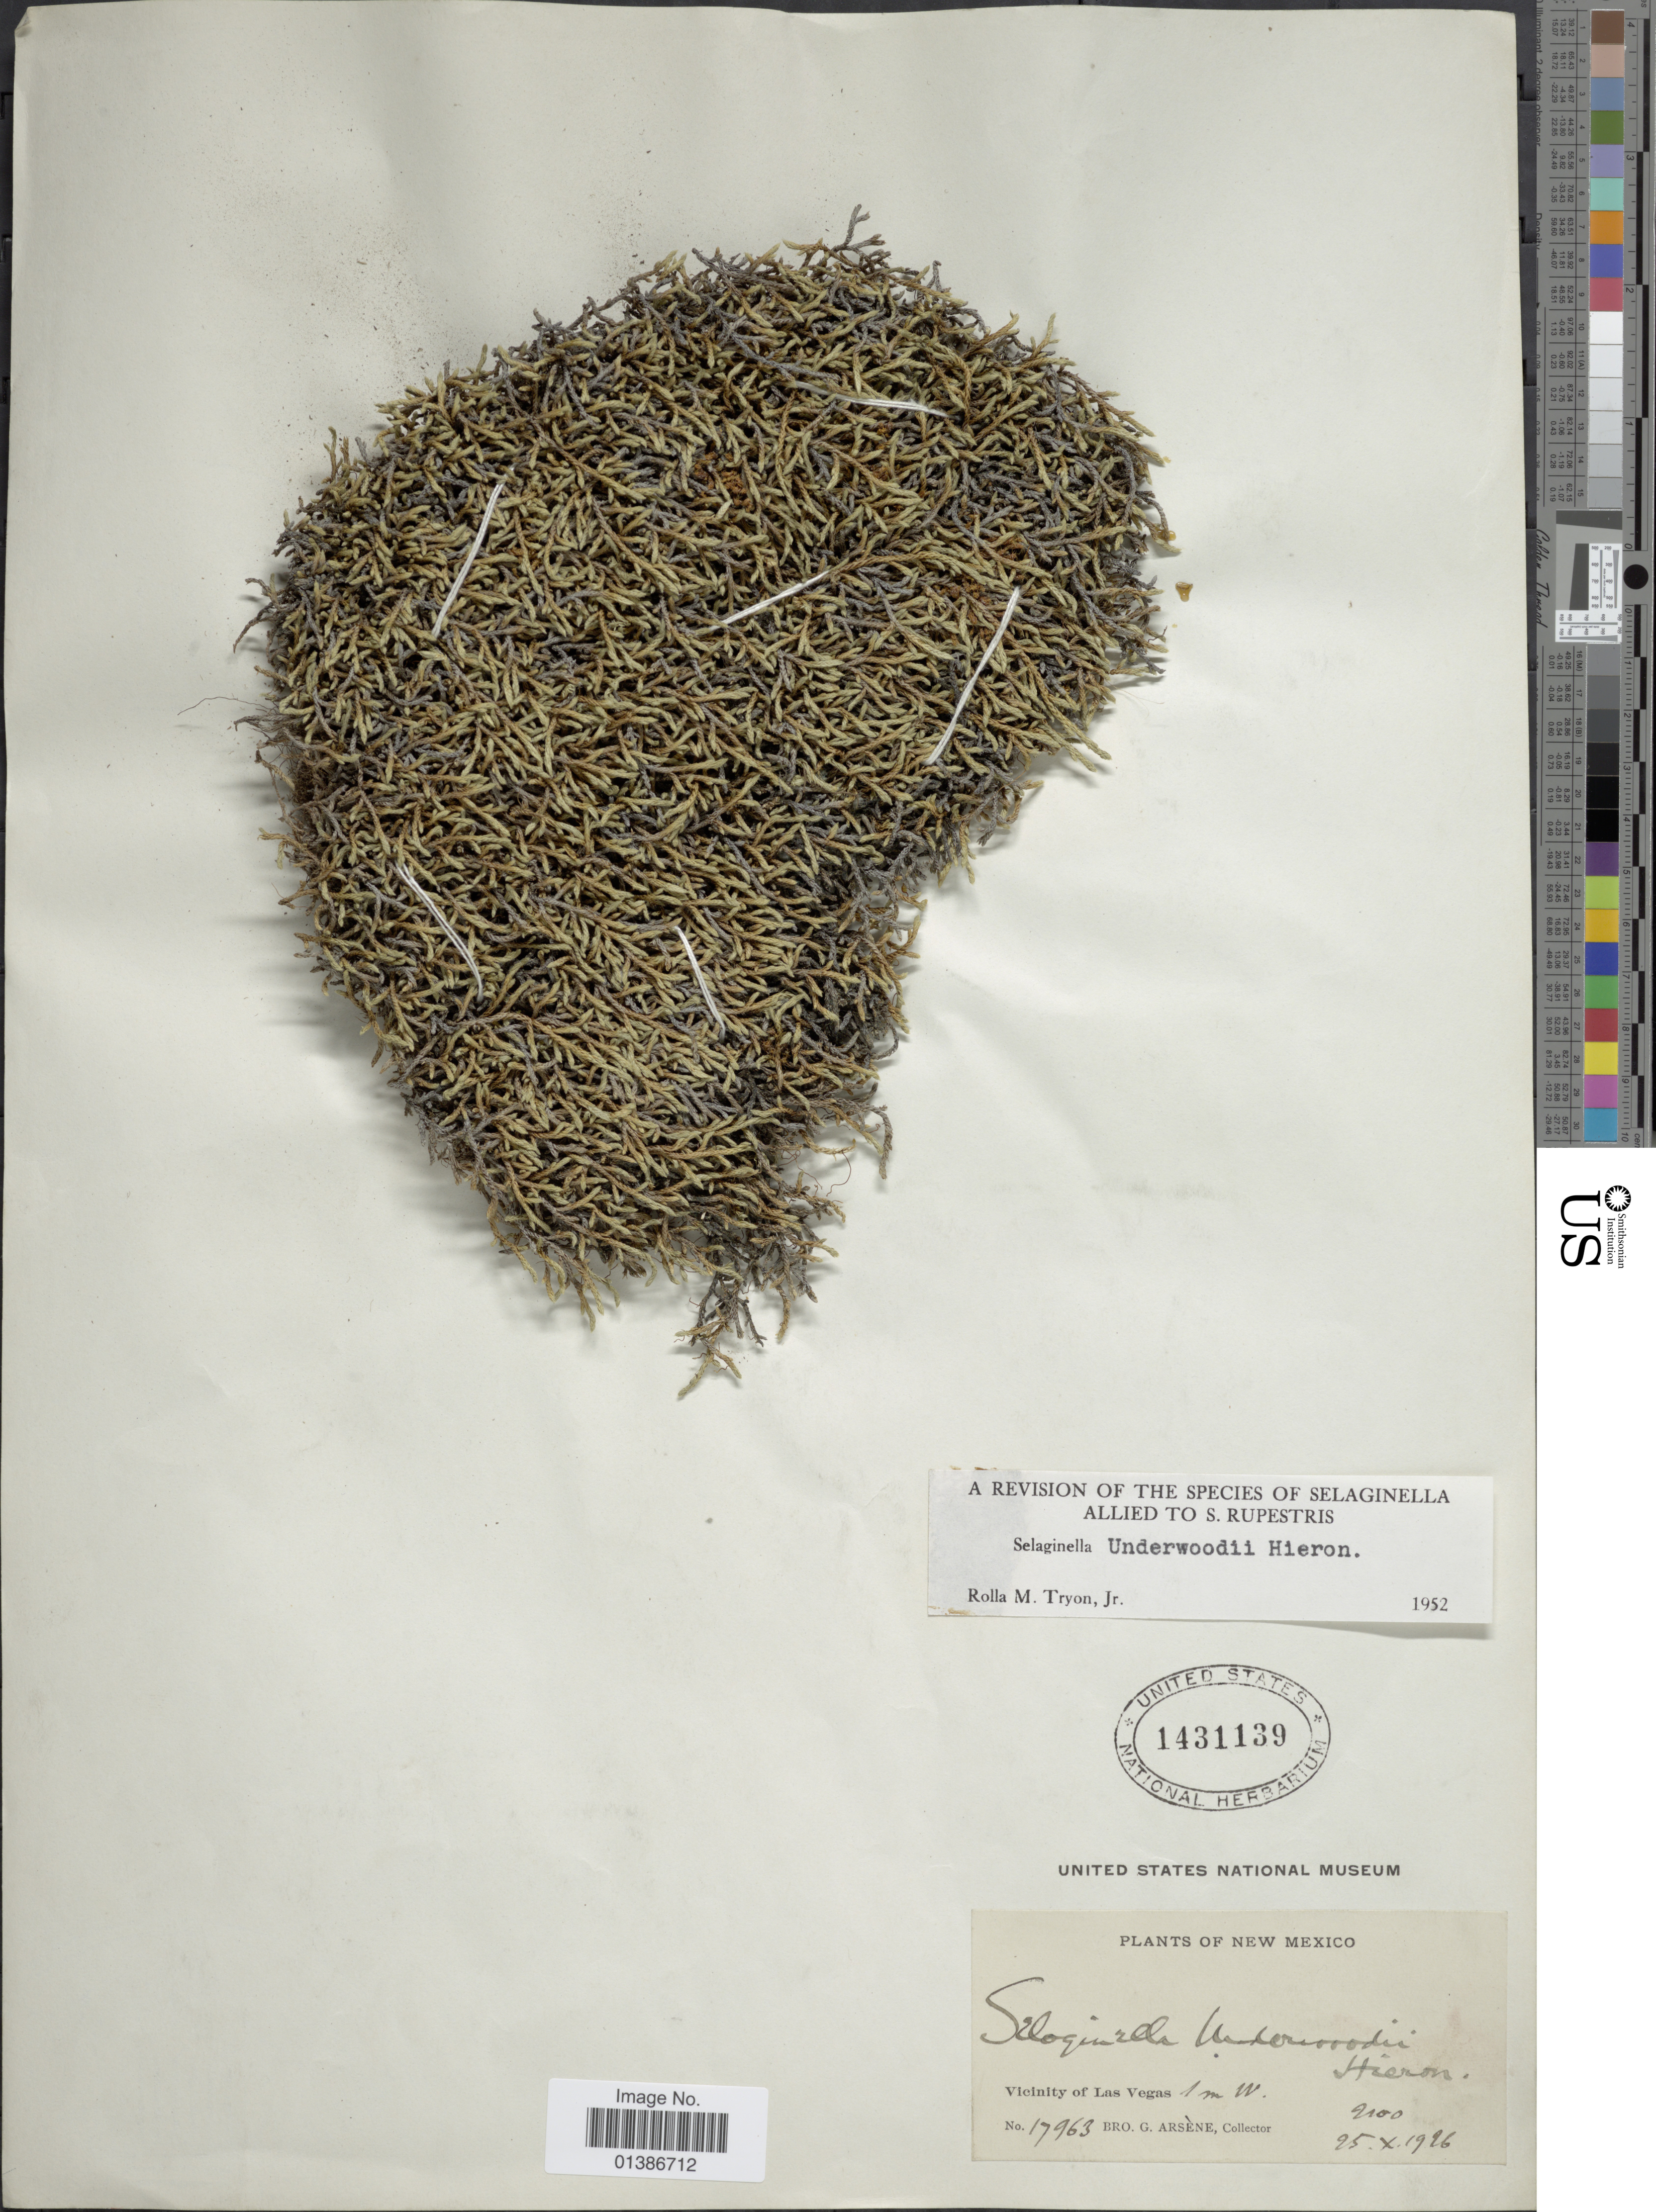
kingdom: Plantae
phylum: Tracheophyta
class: Lycopodiopsida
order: Selaginellales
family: Selaginellaceae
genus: Selaginella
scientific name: Selaginella underwoodii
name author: Hieron.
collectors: Bro. G. Arsène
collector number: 17963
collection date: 1926-10-25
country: United States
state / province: New Mexico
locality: Vicinity of Las Vegas 1 m W.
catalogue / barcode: US 1431139